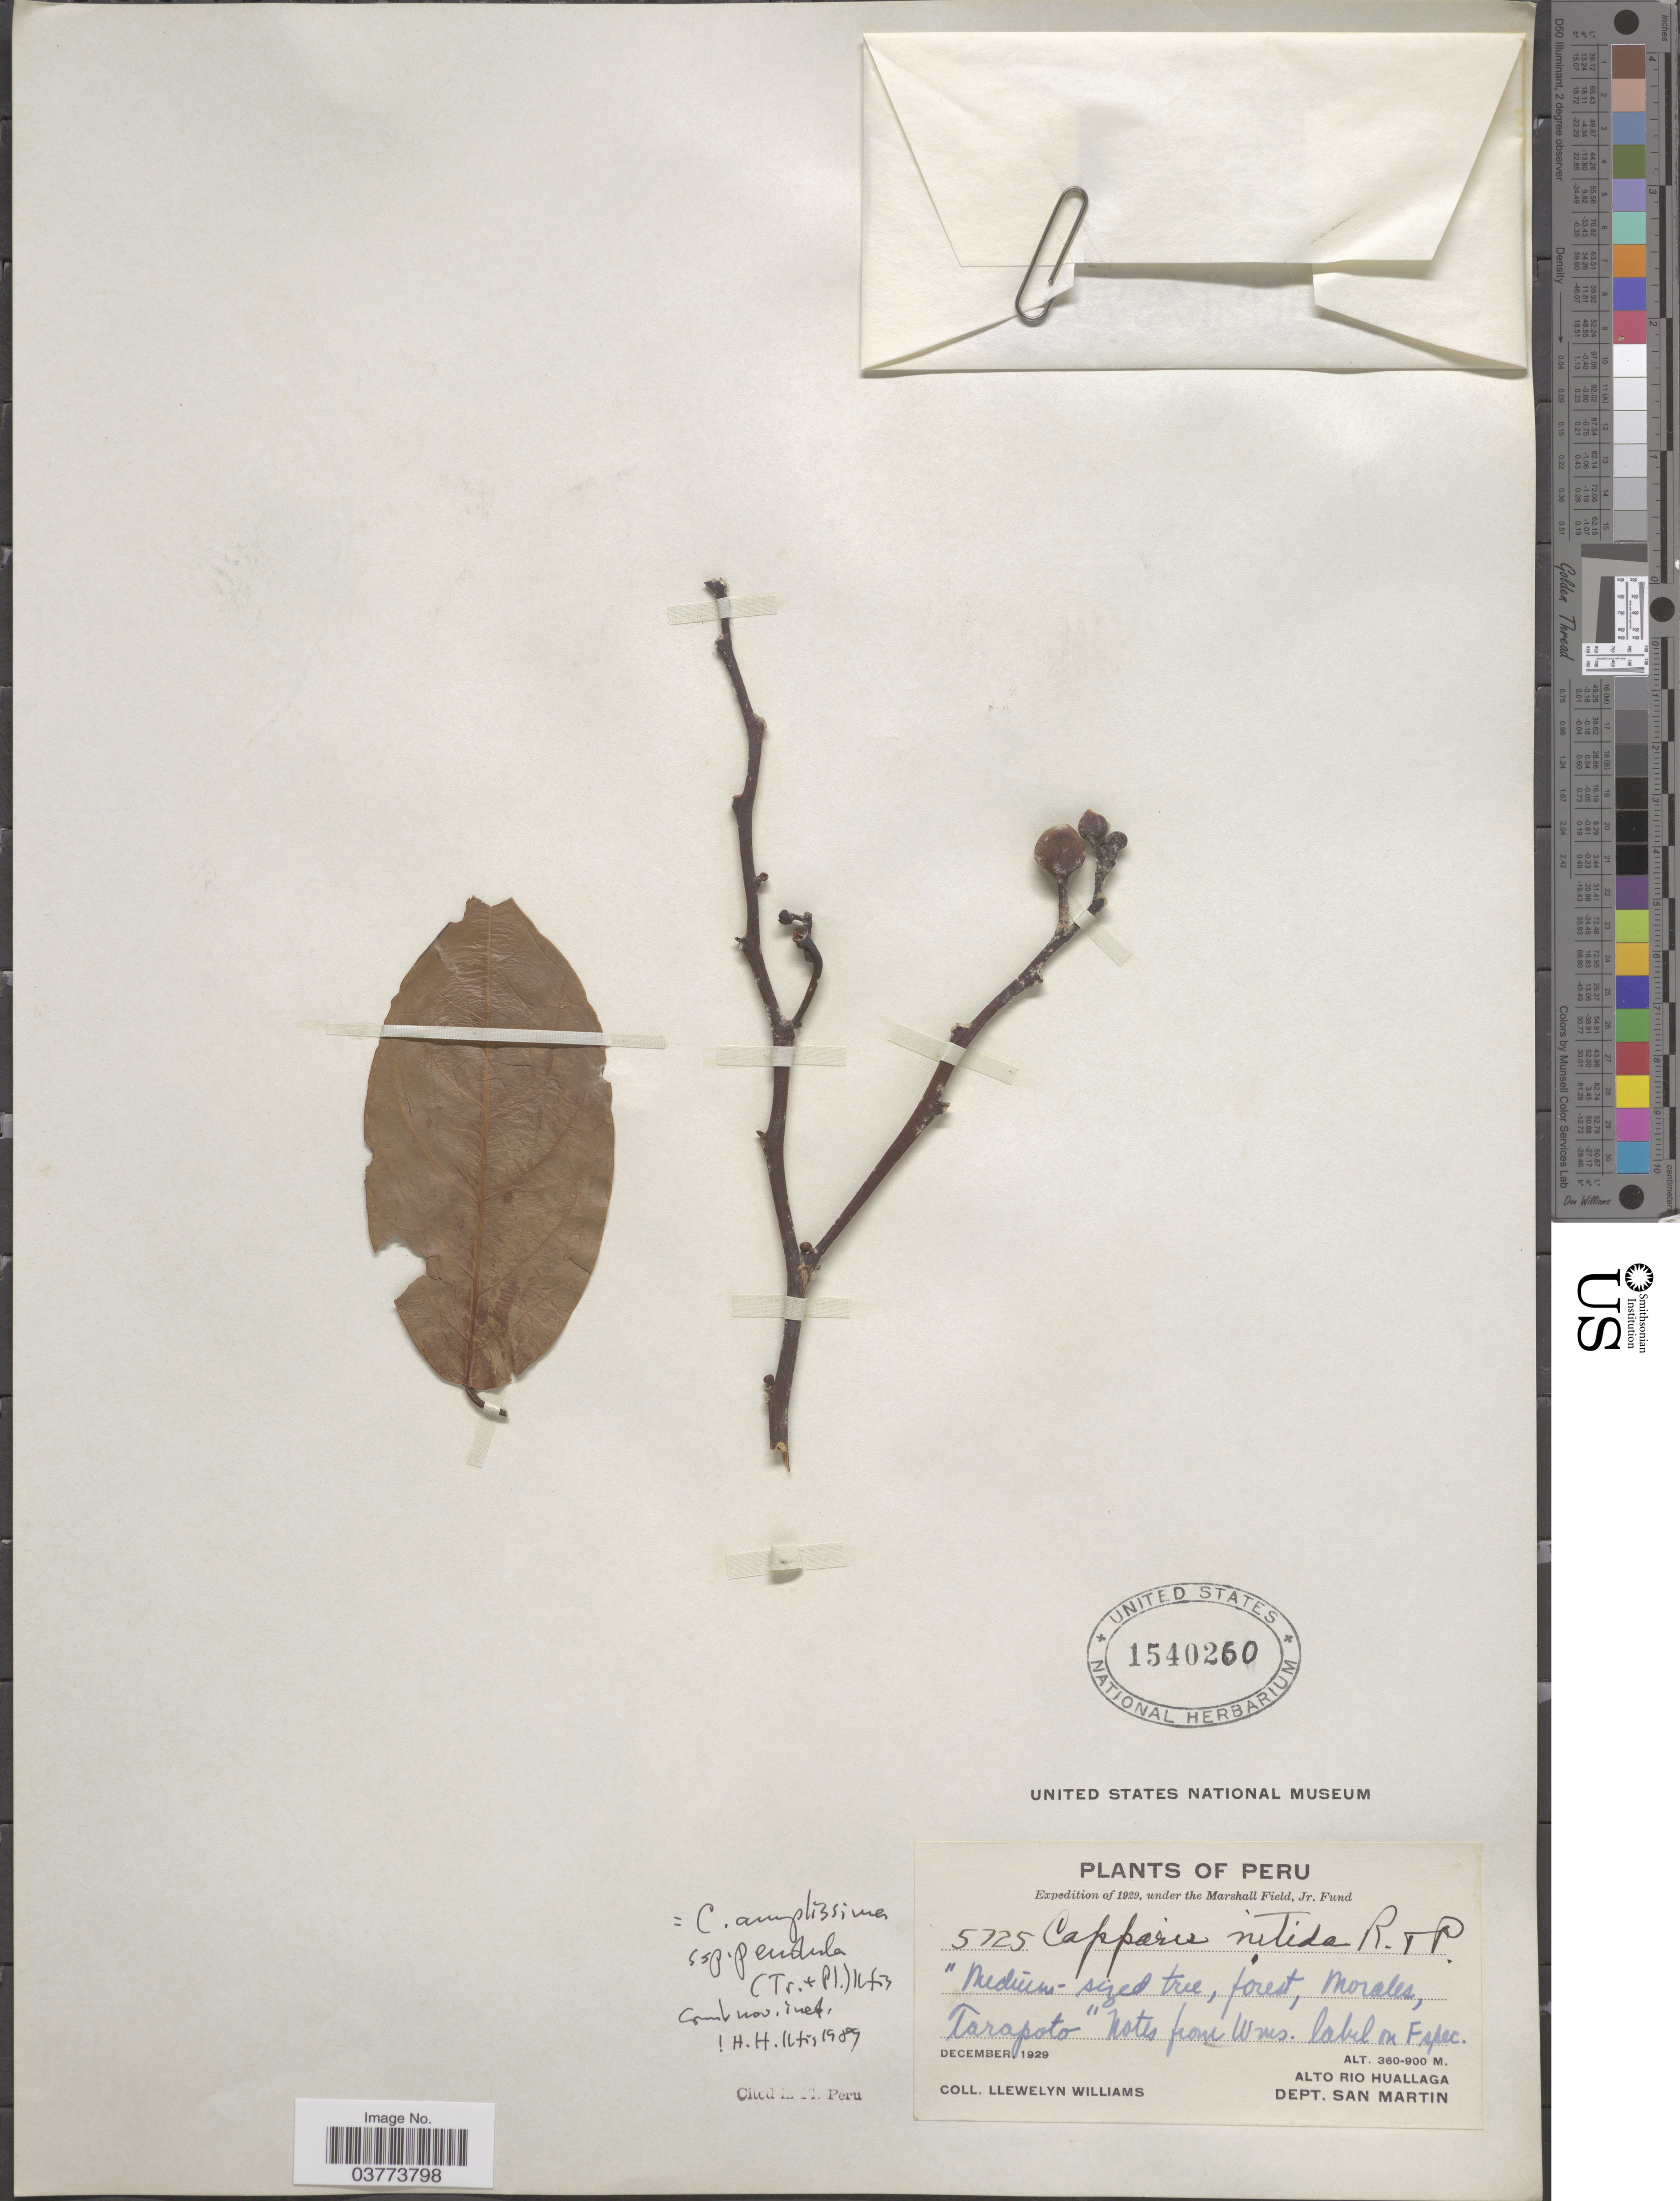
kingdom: Plantae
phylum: Tracheophyta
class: Magnoliopsida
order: Brassicales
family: Capparaceae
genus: Cynophalla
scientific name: Cynophalla amplissima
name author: (Lam.) Iltis & Cornejo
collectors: Ll. Williams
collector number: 5725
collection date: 1929-12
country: Peru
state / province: San Martín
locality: Alto Rio Huallaga, Dept. San Martin.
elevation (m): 360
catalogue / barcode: US 1540260